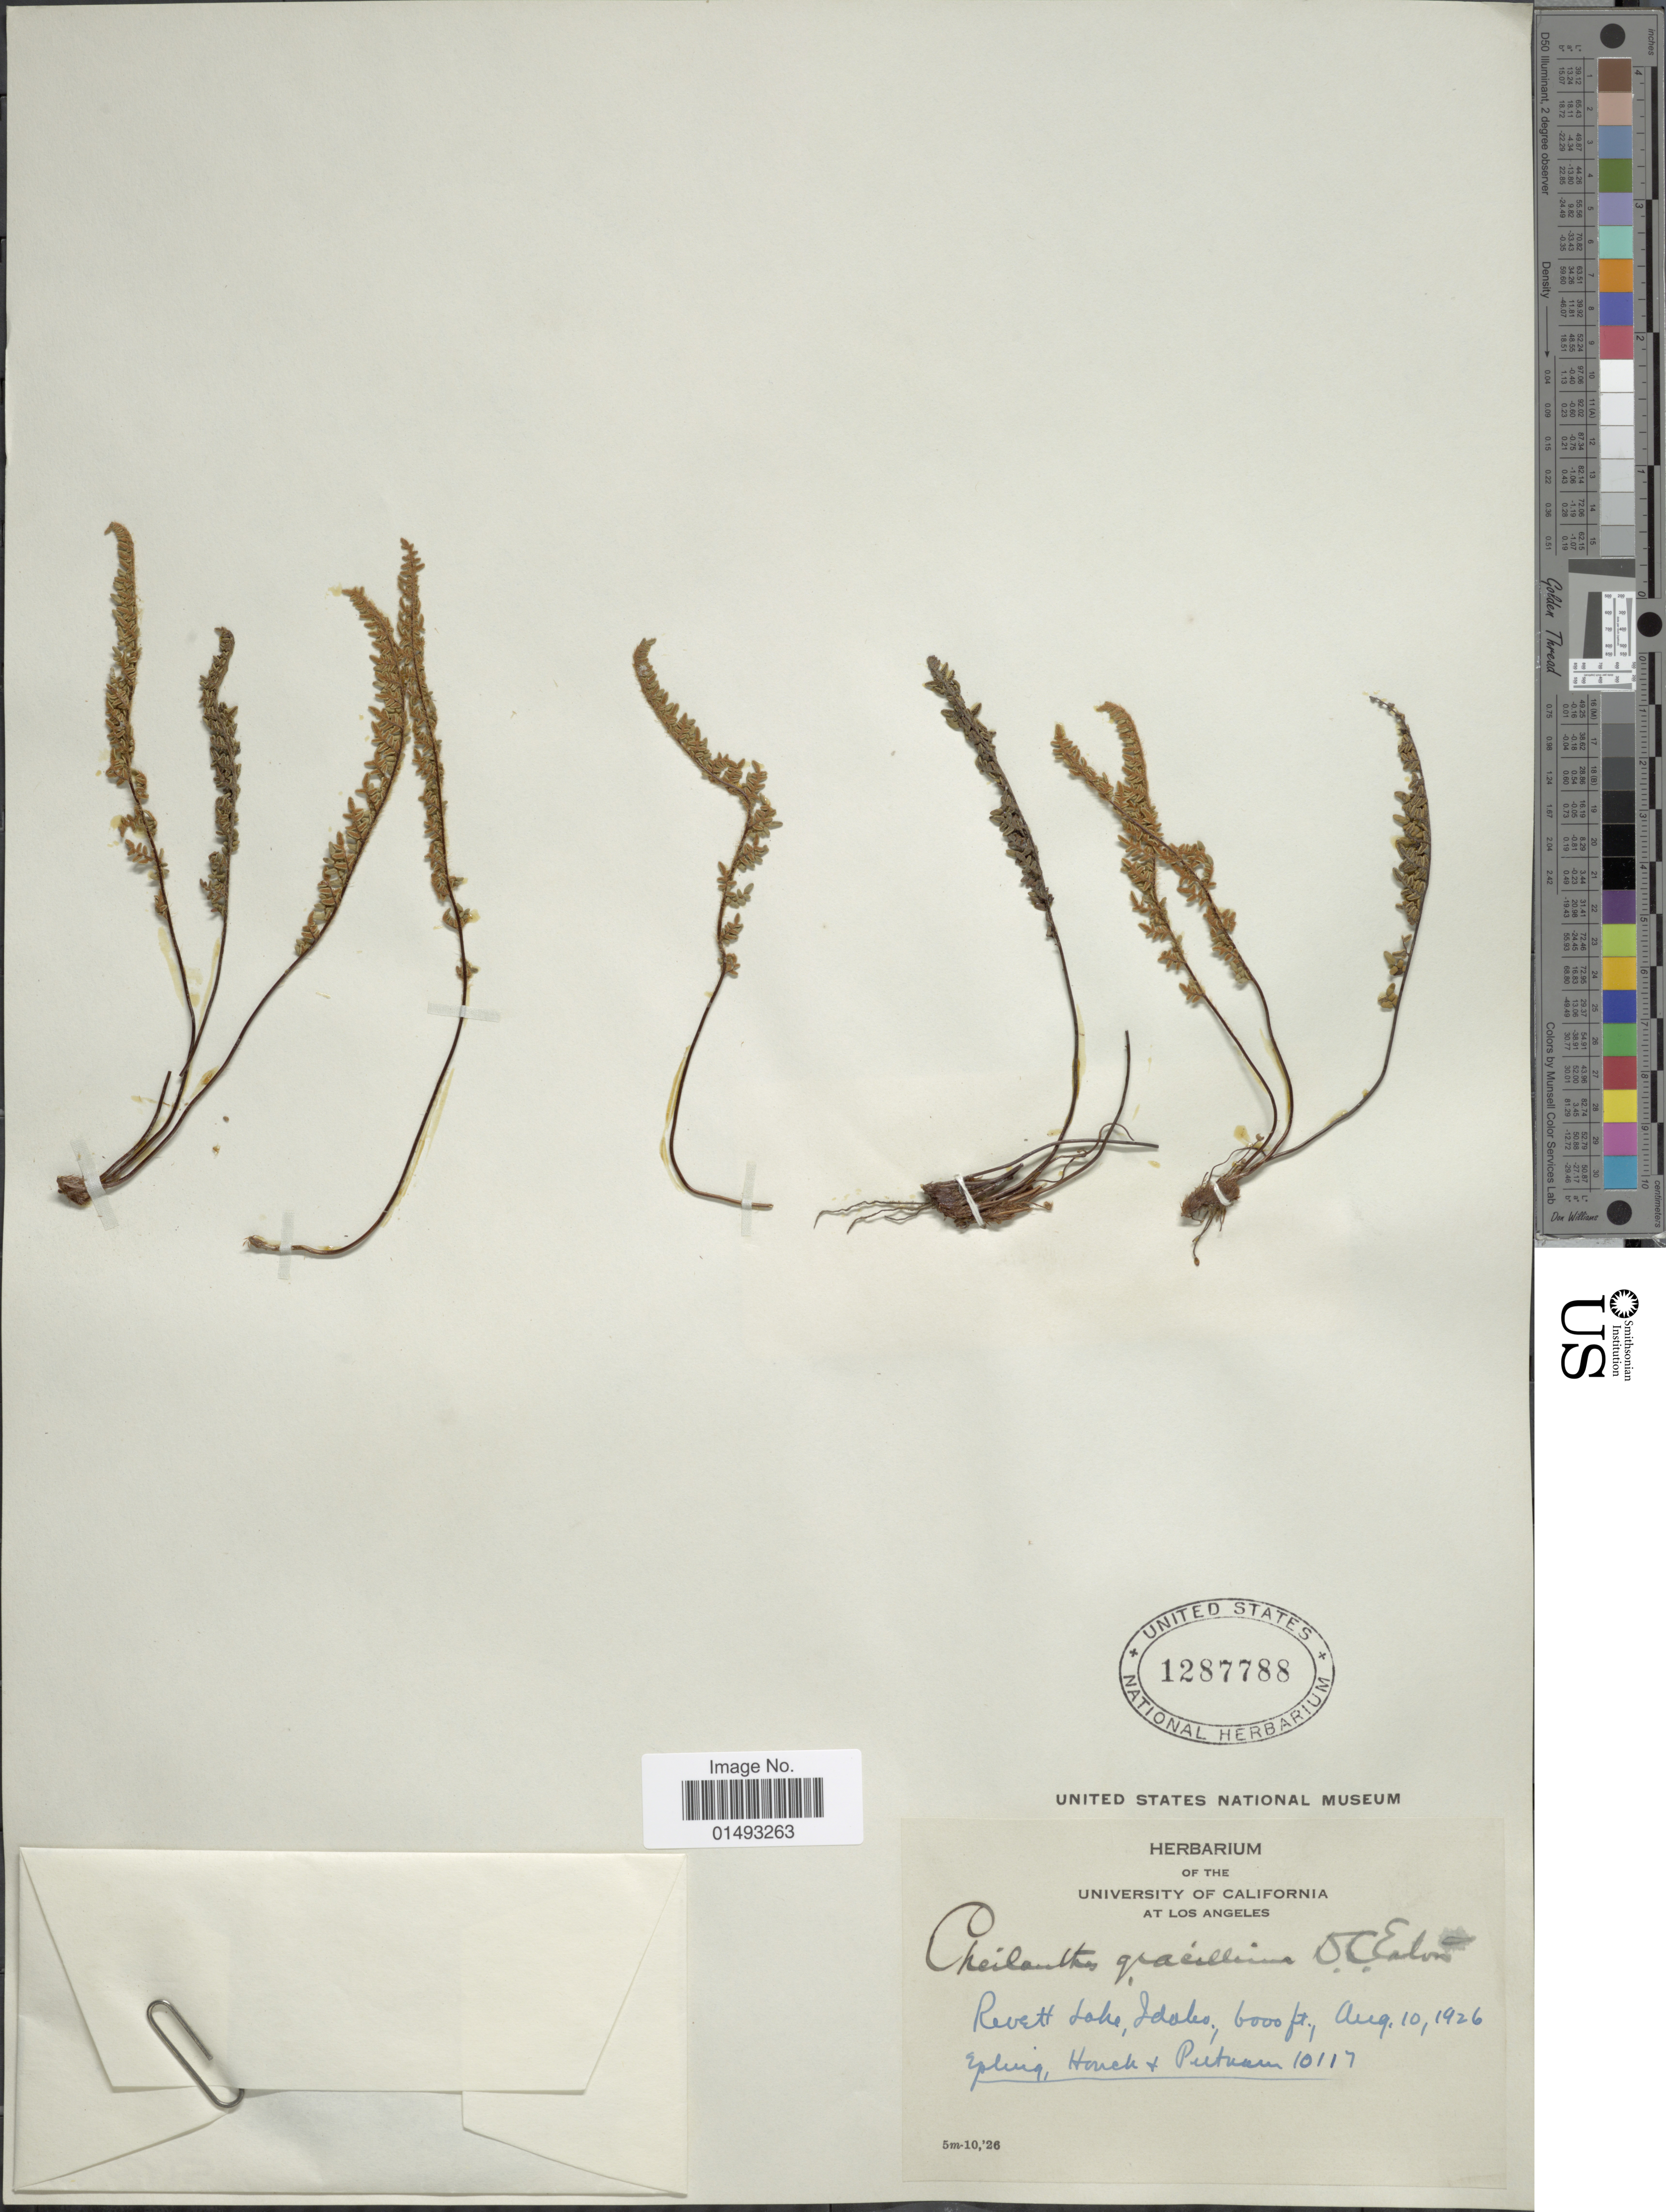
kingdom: Plantae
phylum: Tracheophyta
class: Polypodiopsida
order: Polypodiales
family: Pteridaceae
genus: Myriopteris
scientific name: Myriopteris gracillima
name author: (D.C. Eaton) J. Sm.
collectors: -- Epling, Houck & -. Putman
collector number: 10117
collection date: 1926-08-10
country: United States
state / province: Idaho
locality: Revett Lake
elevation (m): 183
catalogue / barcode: US 1287788